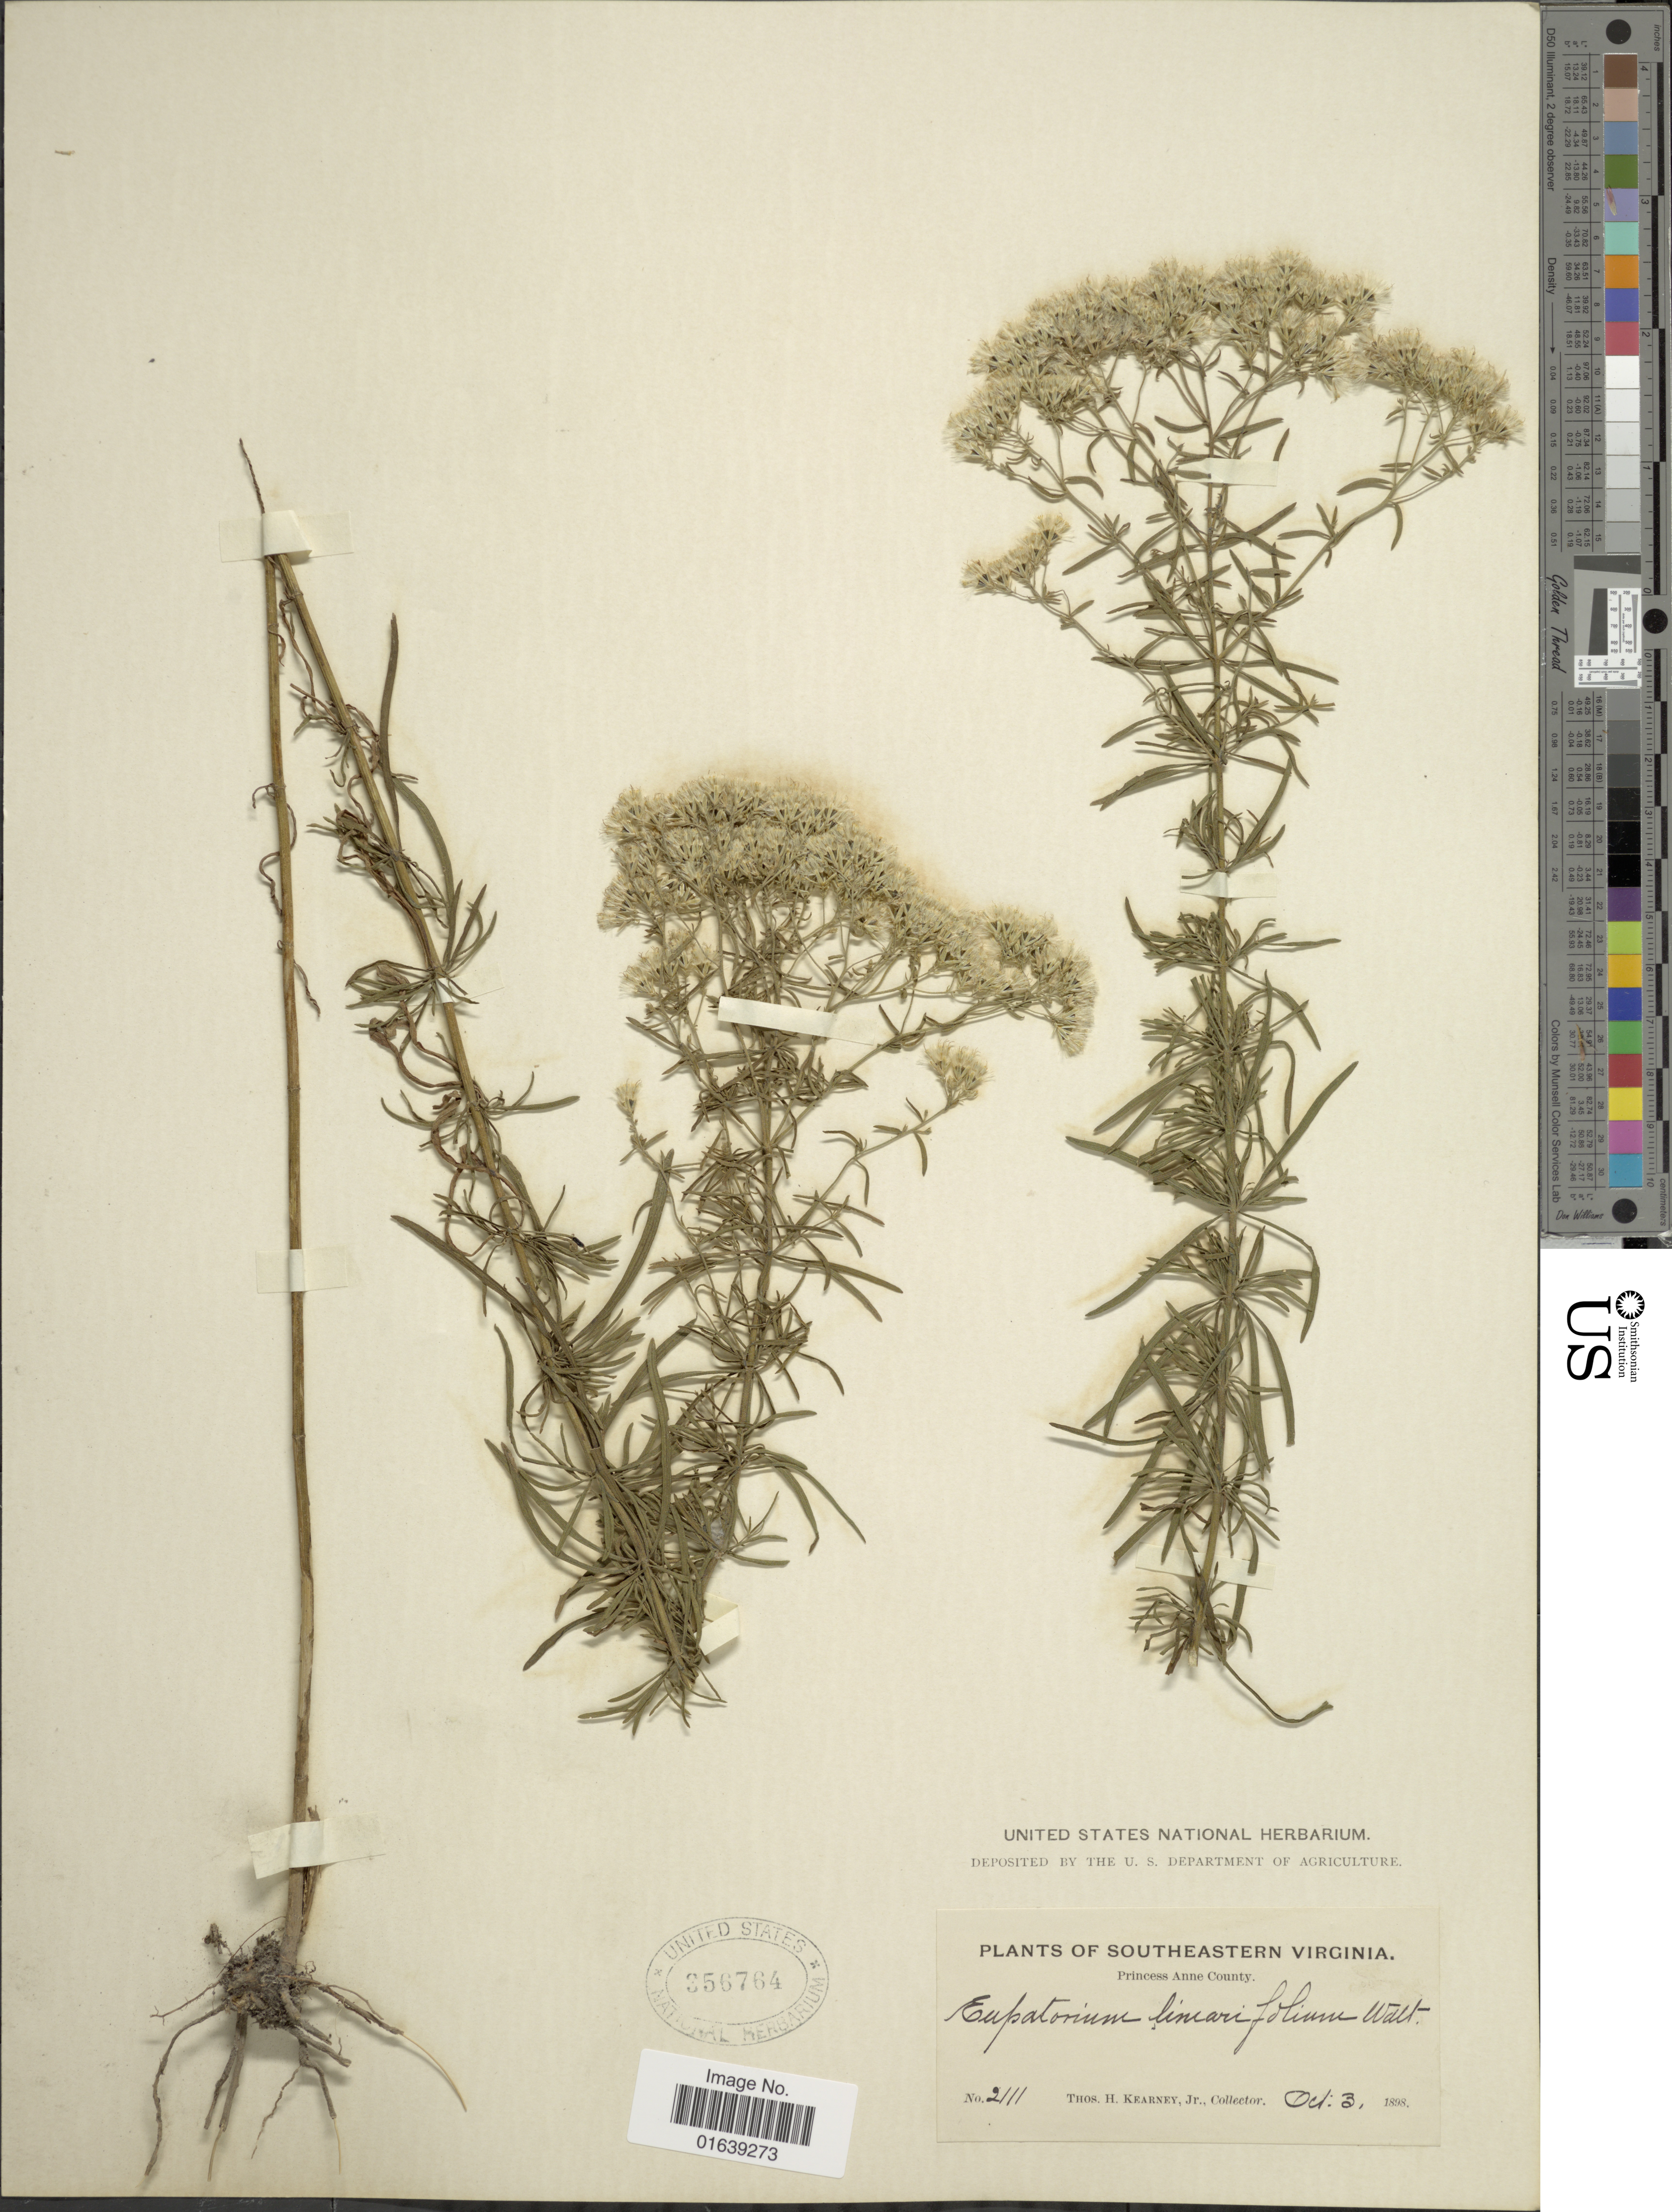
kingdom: Plantae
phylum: Tracheophyta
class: Magnoliopsida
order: Asterales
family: Asteraceae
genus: Eupatorium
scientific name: Eupatorium hyssopifolium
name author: L.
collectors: T. H. Kearney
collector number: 2111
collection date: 1898-10-03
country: United States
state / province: Virginia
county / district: City of Virginia Beach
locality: Southeastern Virginia. Princess Anne County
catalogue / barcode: US 356764